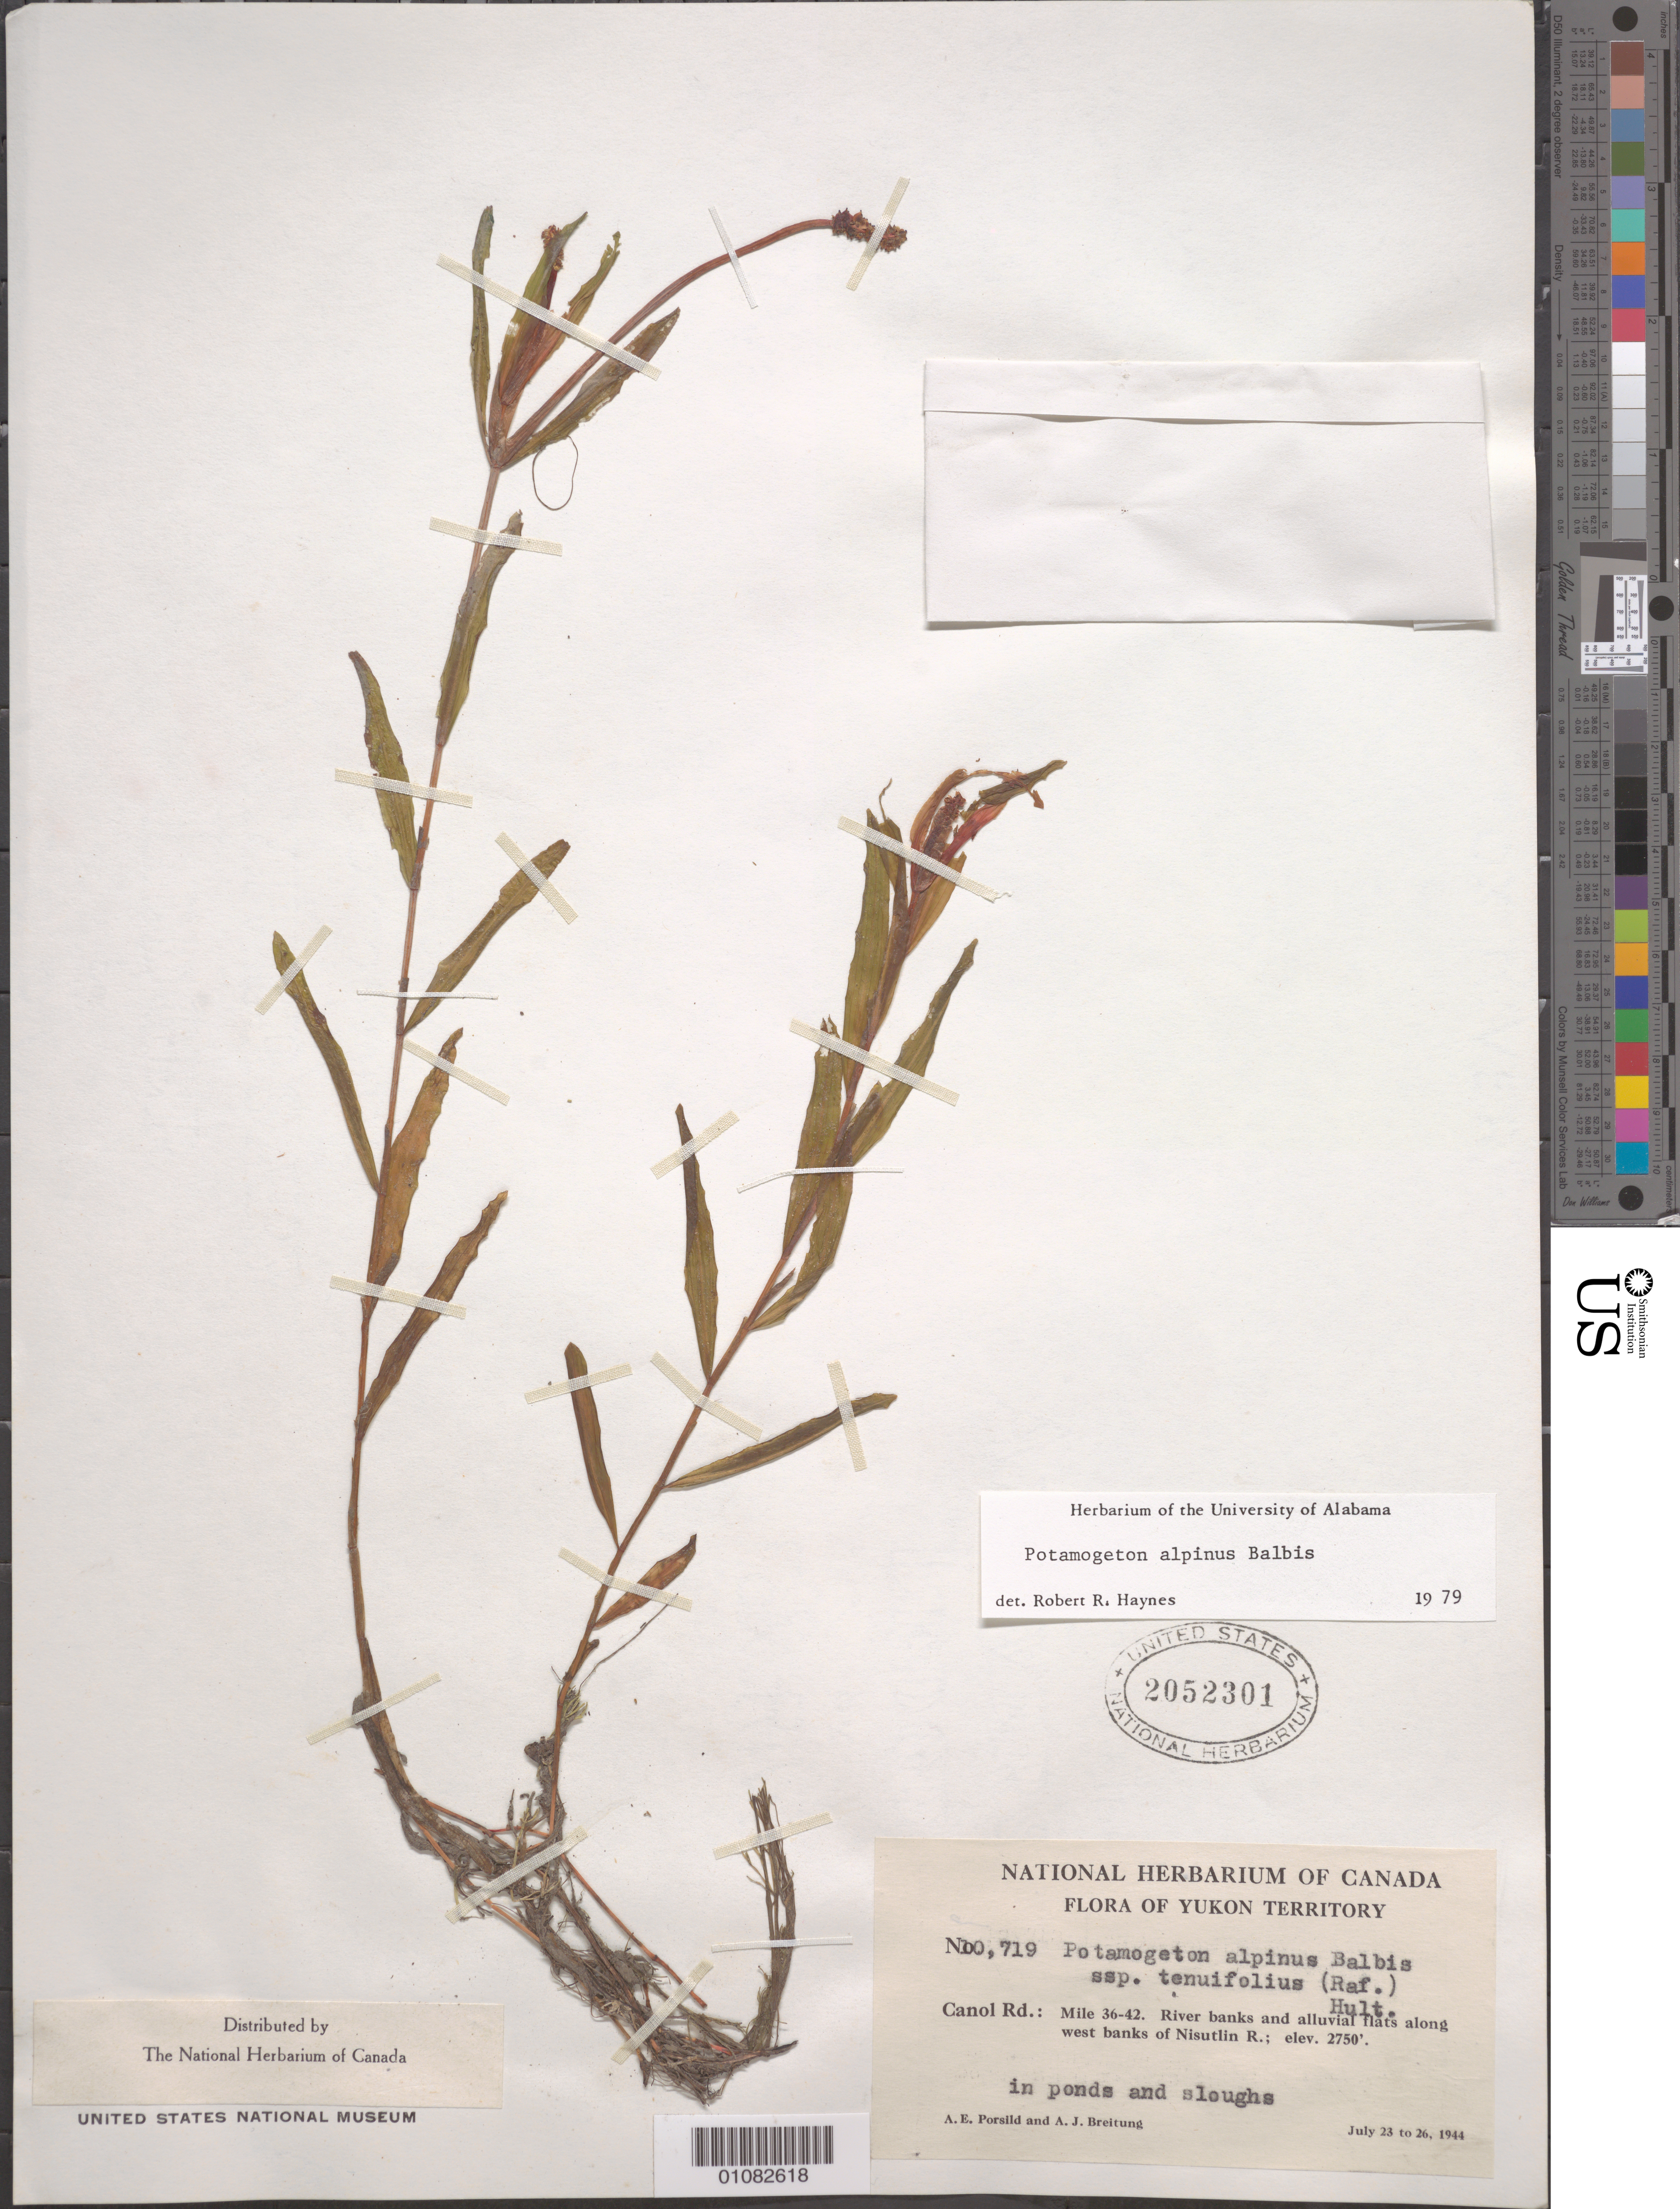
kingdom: Plantae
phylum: Tracheophyta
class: Liliopsida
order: Alismatales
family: Potamogetonaceae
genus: Potamogeton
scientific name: Potamogeton alpinus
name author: Balb.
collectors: A. E. Porsild & A. J. Breitung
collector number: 10719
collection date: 1944-07-23/1944-07-26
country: Canada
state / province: Yukon Territory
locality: Canol Road: Mile 36- 42; river banks and alluvial flats along west banks of Nusutlin River.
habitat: In pond and sloughs.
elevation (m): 838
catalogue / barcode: US 2052301